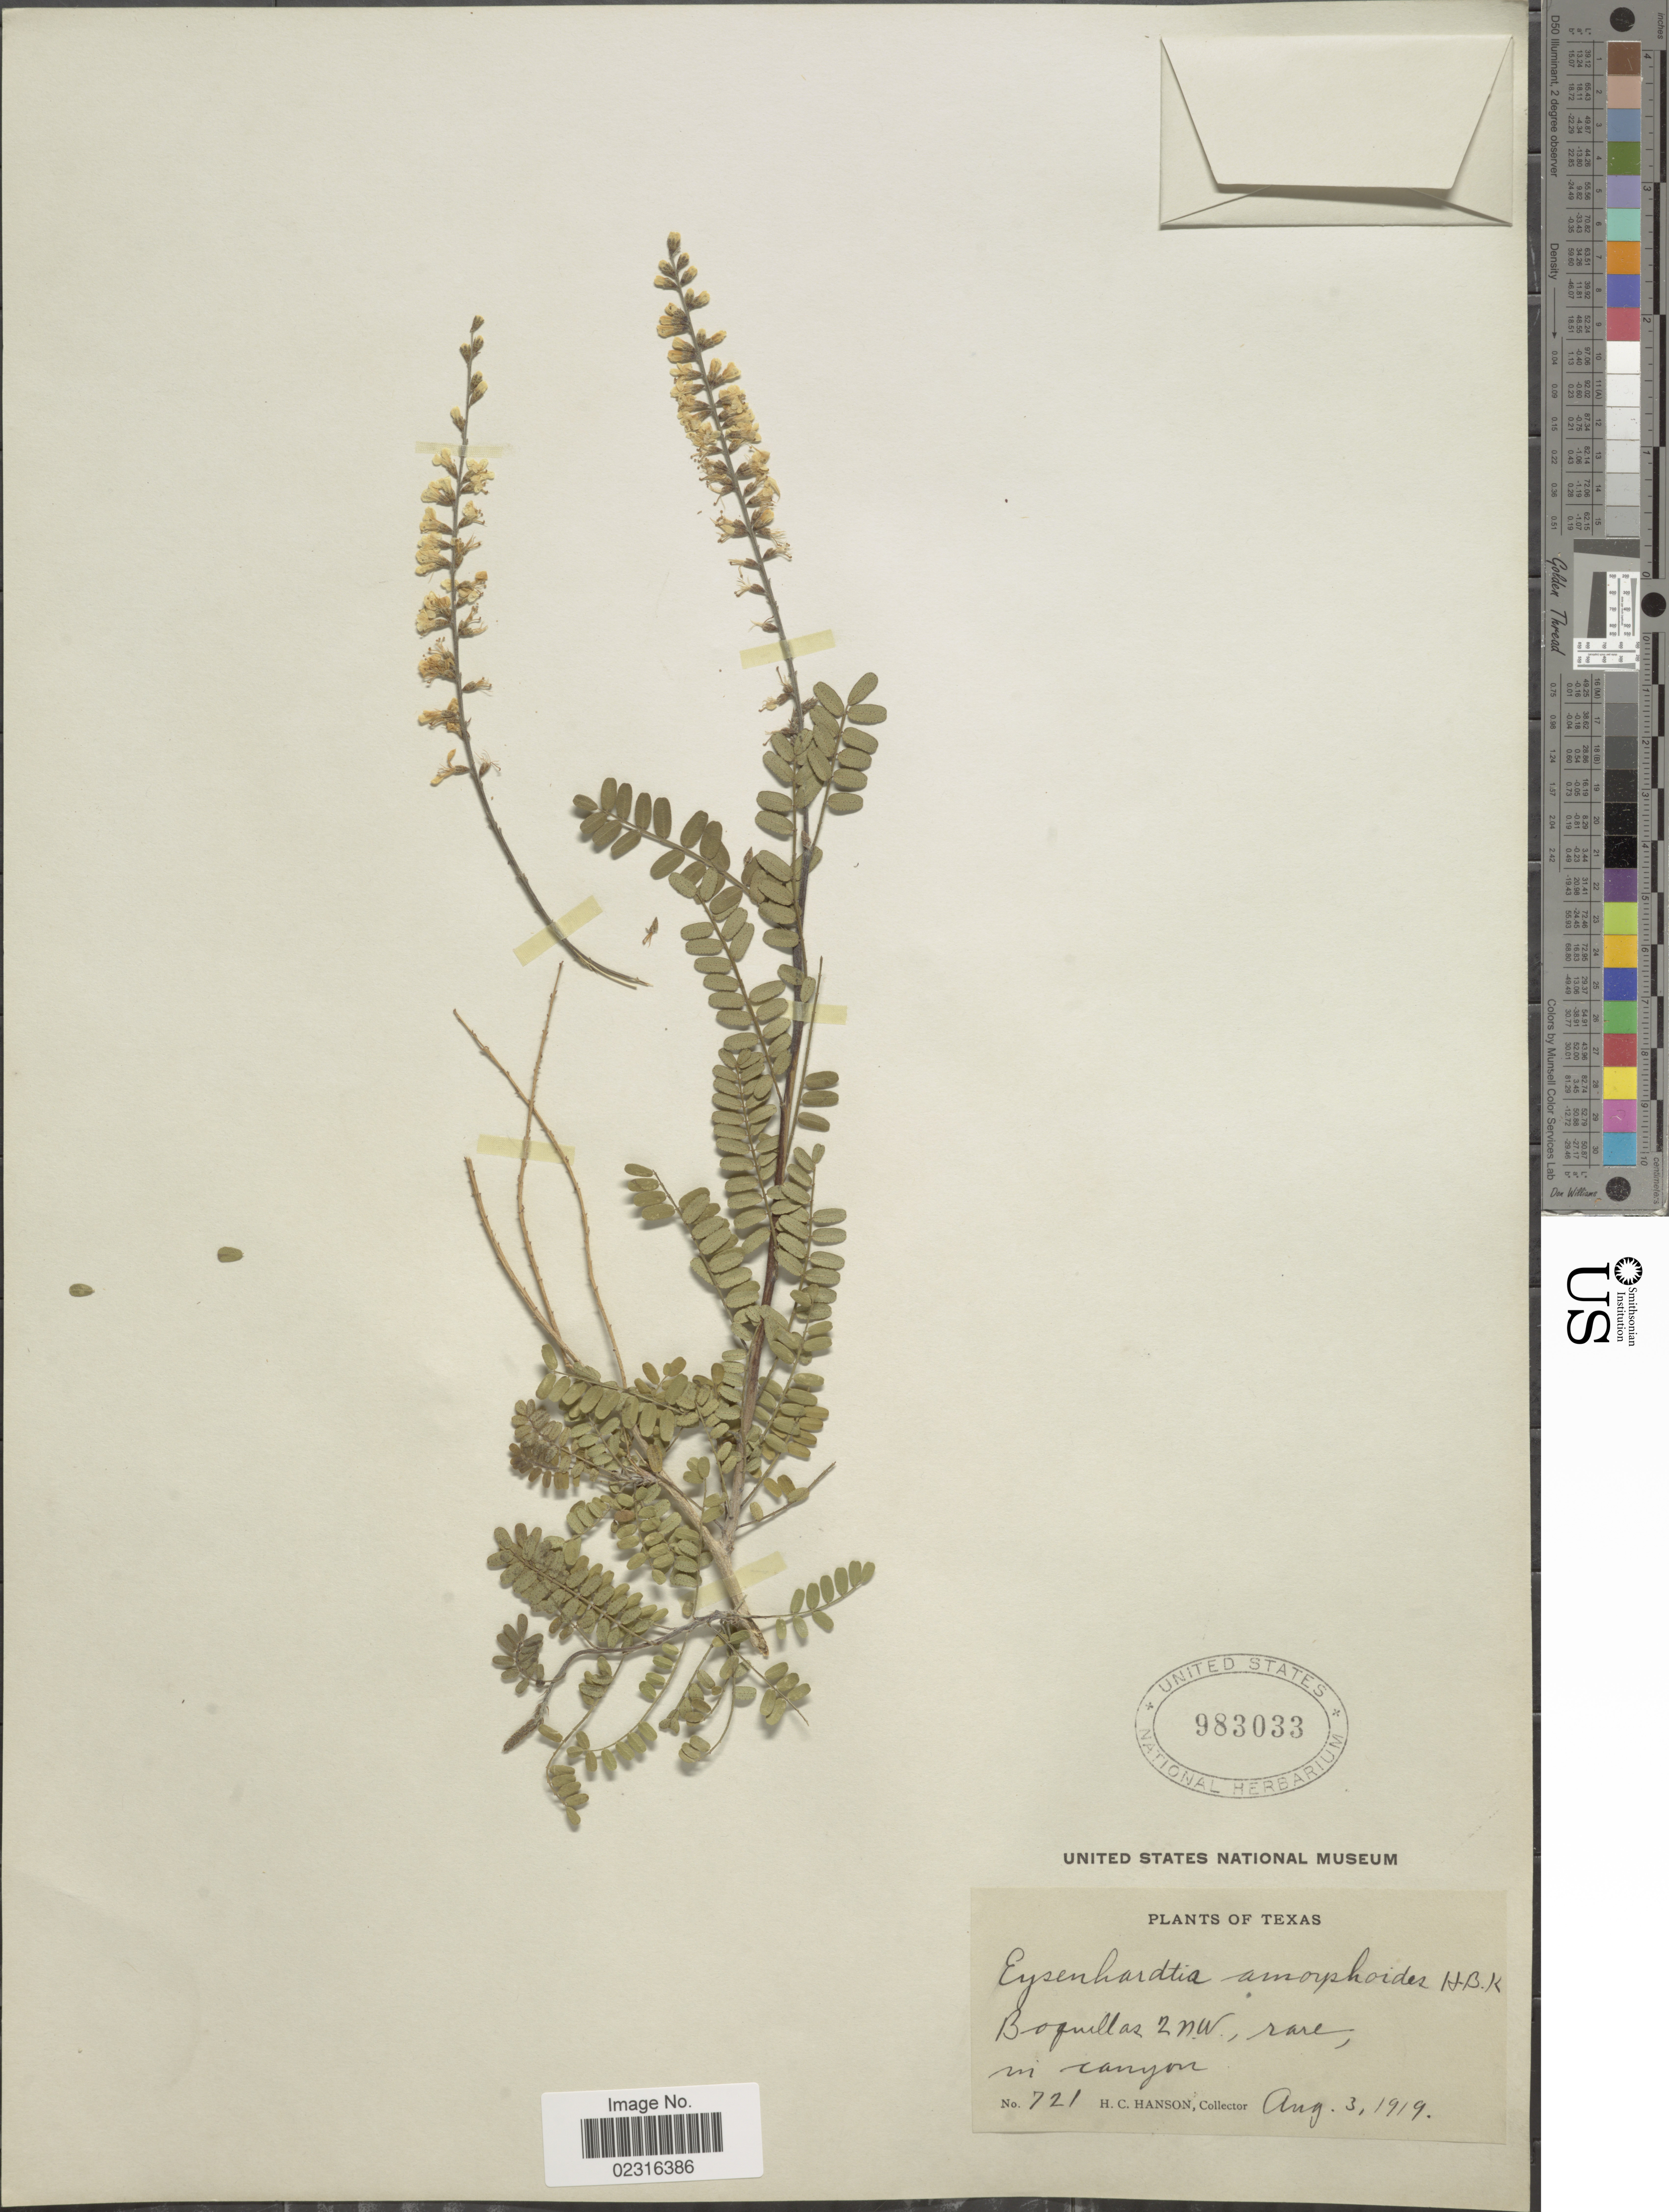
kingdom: Plantae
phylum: Tracheophyta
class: Magnoliopsida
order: Fabales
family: Fabaceae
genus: Eysenhardtia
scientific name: Eysenhardtia texana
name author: Scheele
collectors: H. Hanson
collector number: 721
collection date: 1919-08-03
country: United States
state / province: Texas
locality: Boquillas 2 NW, rare; in canyon.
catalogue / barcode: US 983033